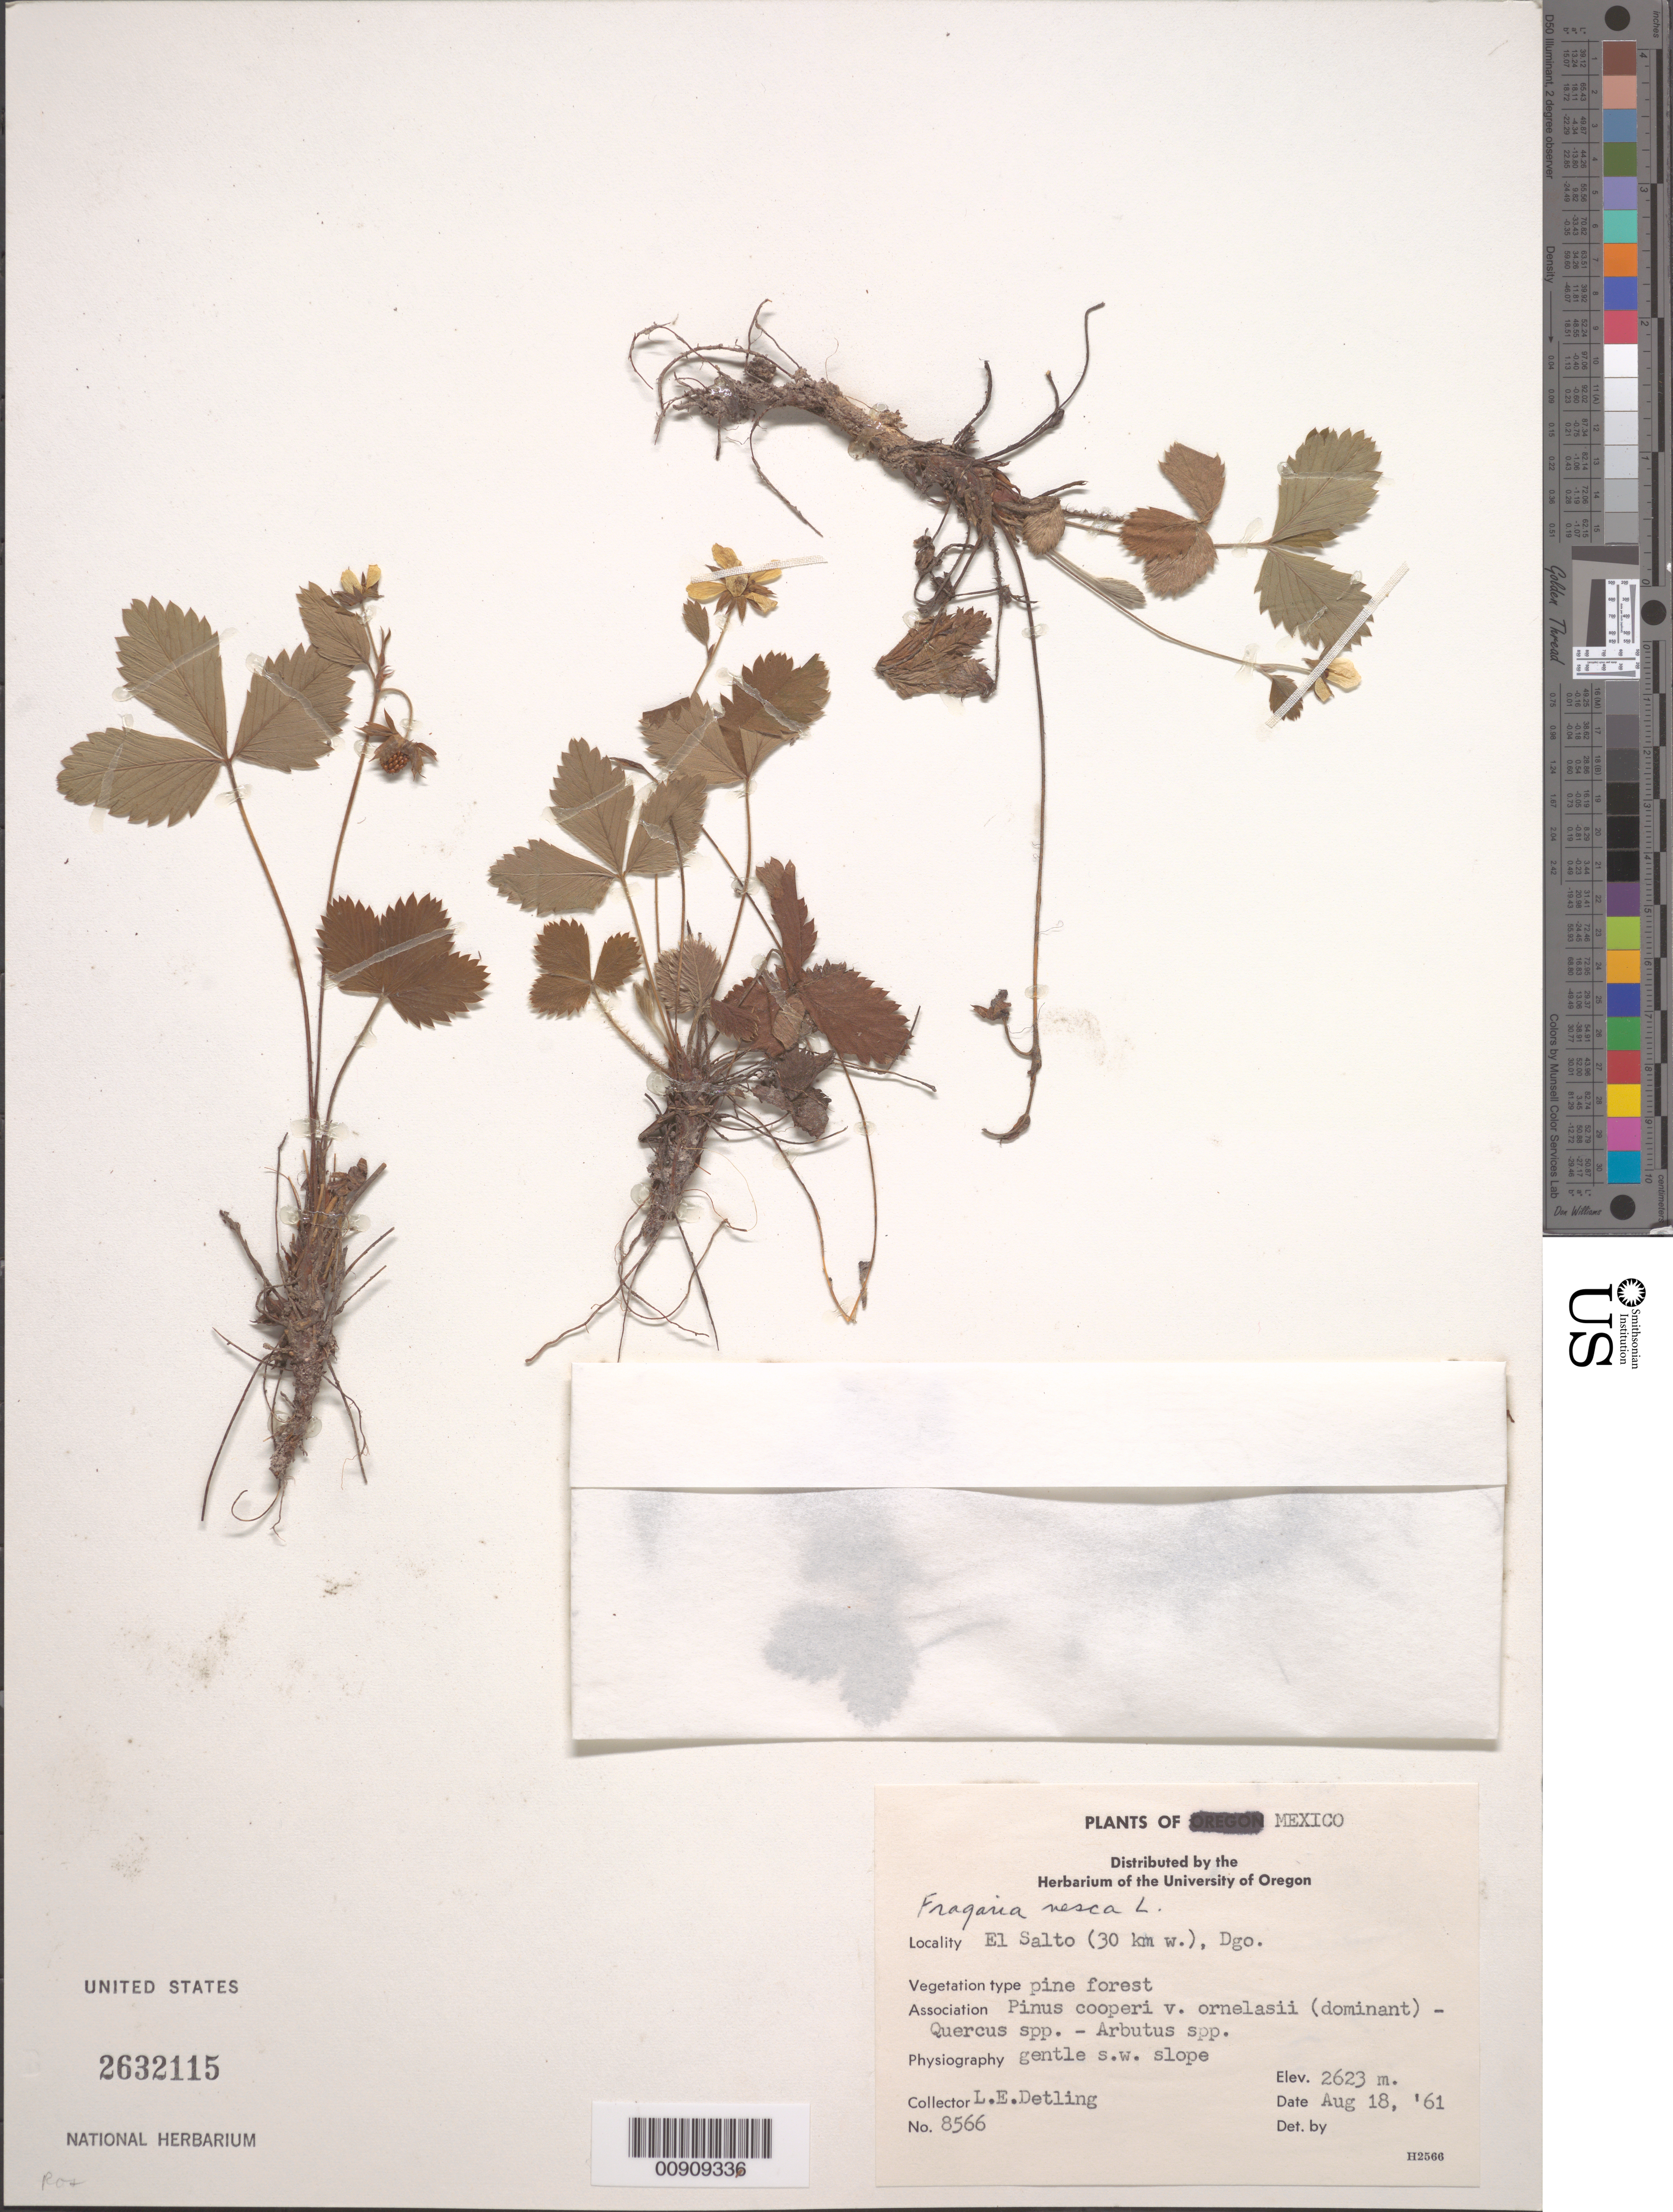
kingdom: Plantae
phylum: Tracheophyta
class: Magnoliopsida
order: Rosales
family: Rosaceae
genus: Fragaria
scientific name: Fragaria vesca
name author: L.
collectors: L. E. Detling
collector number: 8566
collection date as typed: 18 Aug 1961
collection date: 1961-08-18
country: Mexico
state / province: Durango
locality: El Salto (30 km. W), Durango.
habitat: Pine forest, gentle SW slope. . Association Pinus cooperi v. ornelasii (dominant) - Quercus spp. - Arbutus spp.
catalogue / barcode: US 2632115